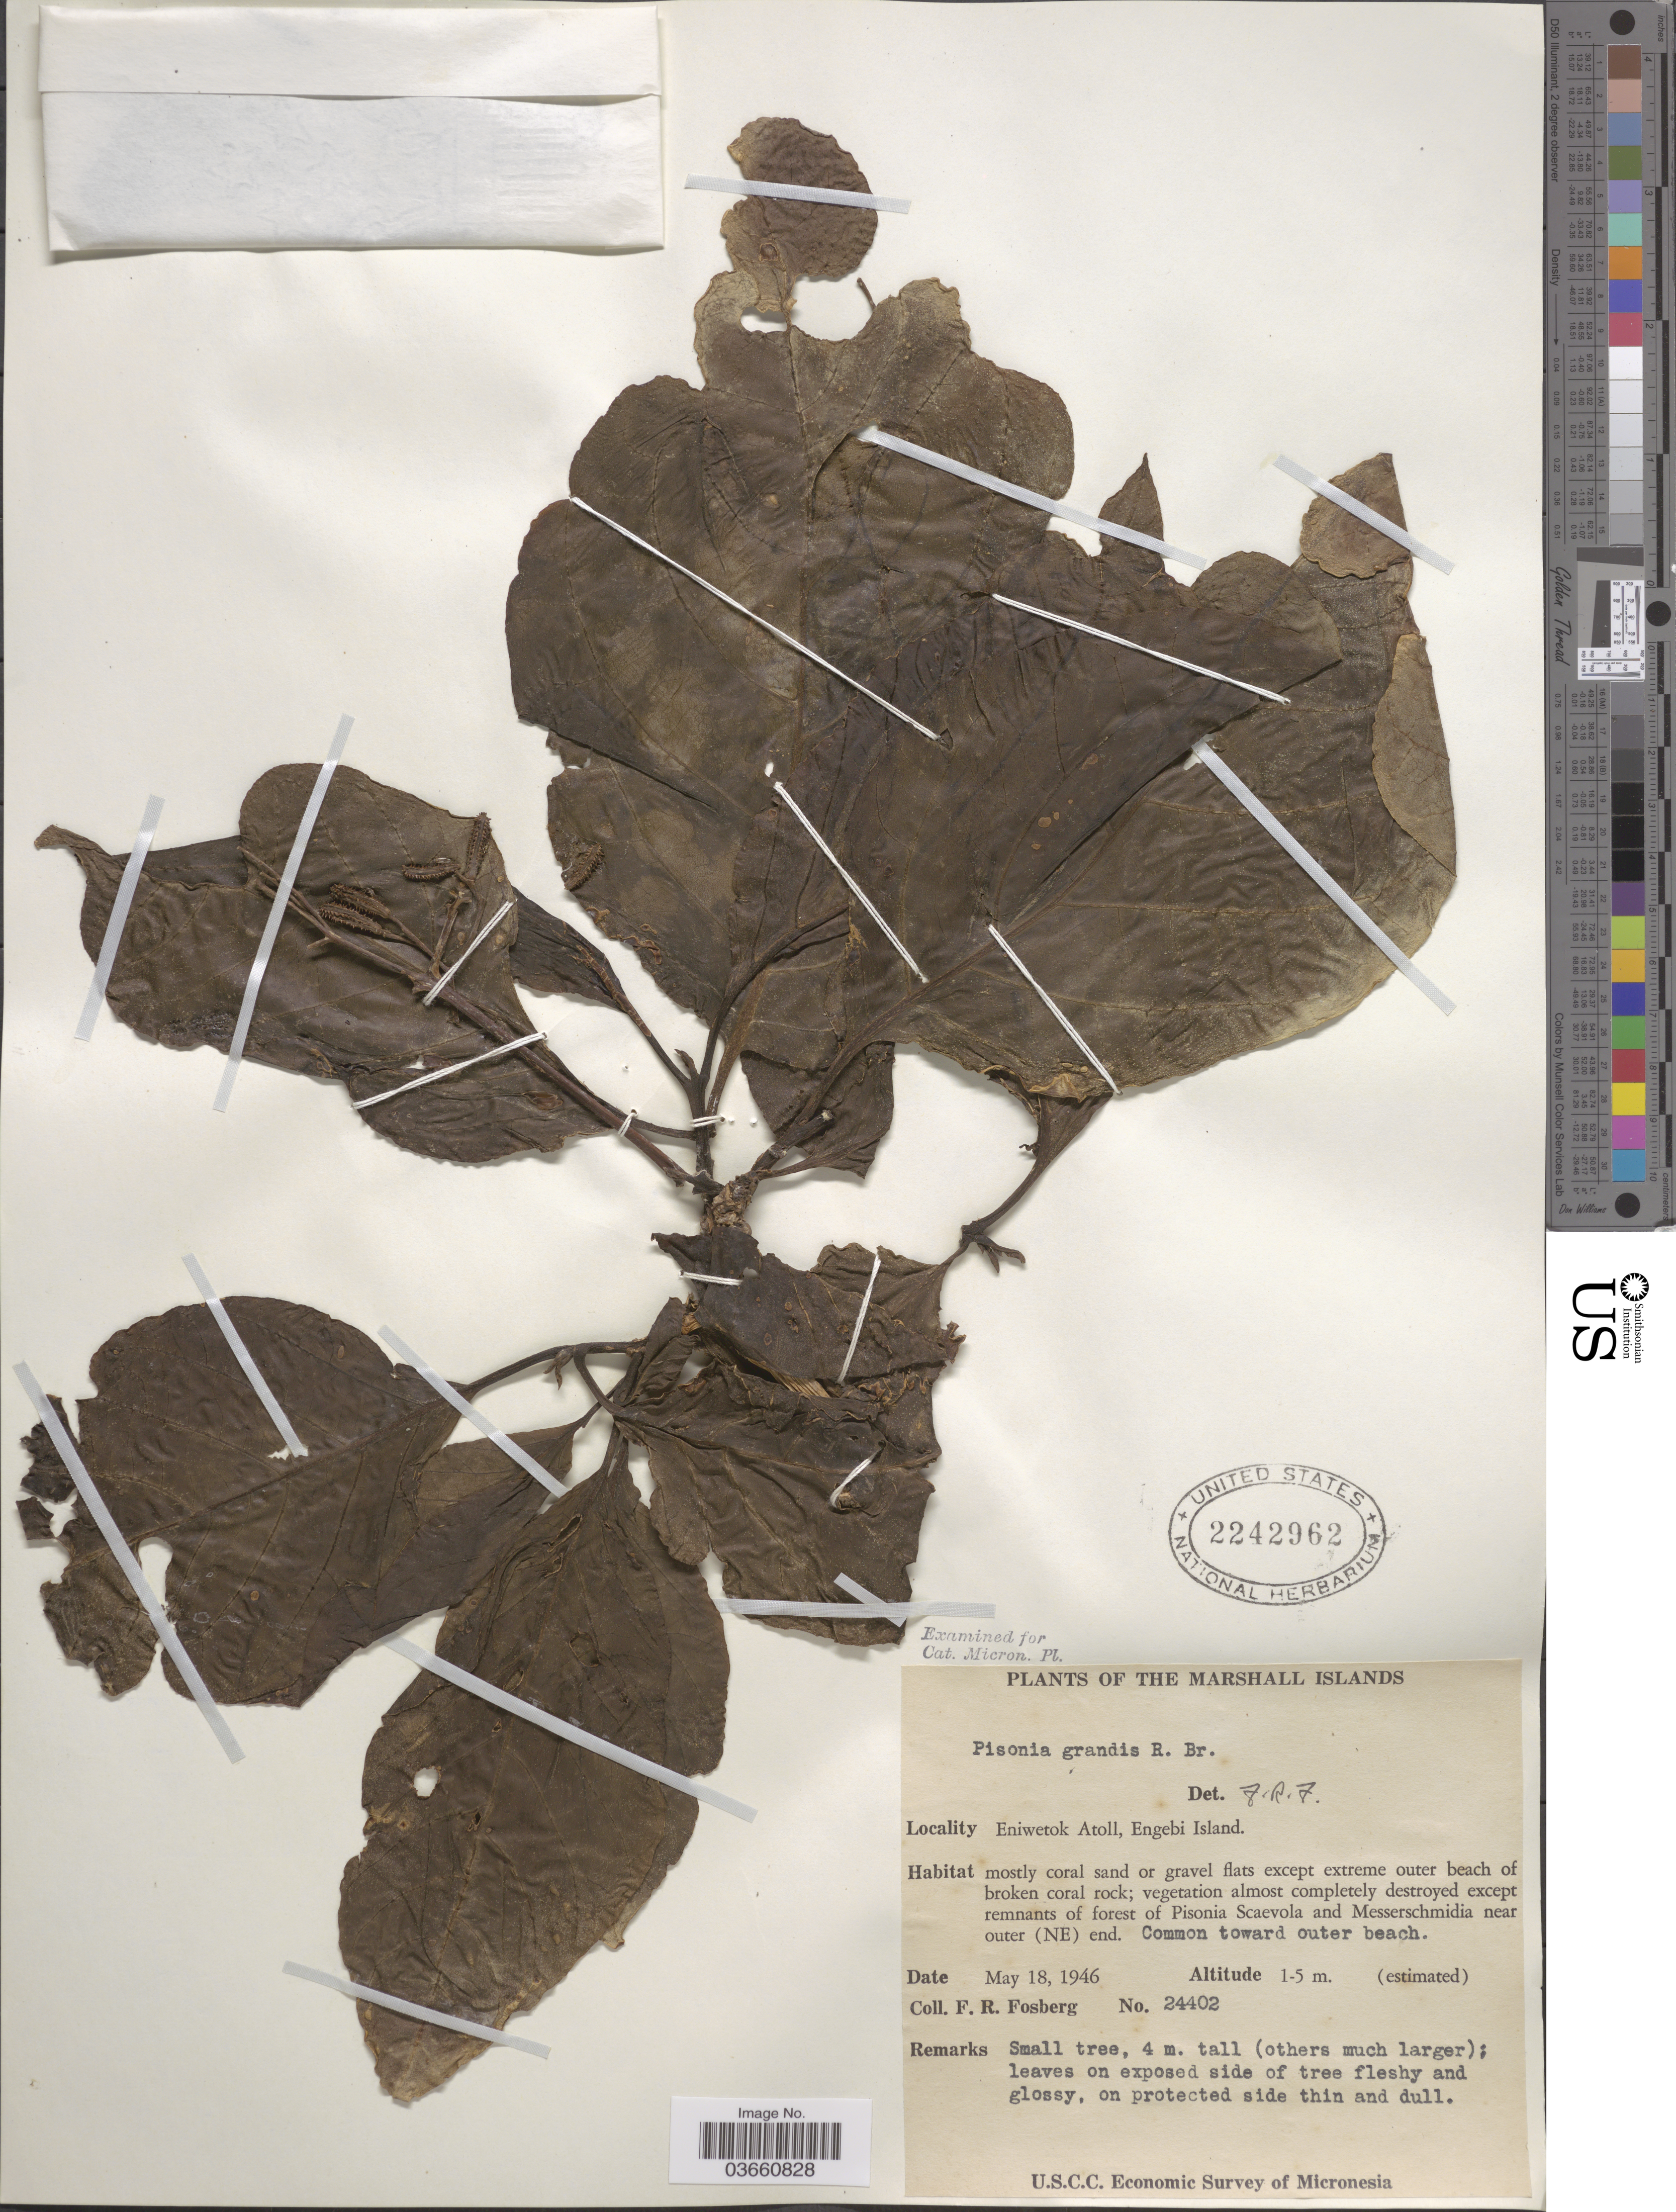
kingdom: Plantae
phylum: Tracheophyta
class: Magnoliopsida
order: Caryophyllales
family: Nyctaginaceae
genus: Pisonia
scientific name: Pisonia grandis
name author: R. Br.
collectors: F. R. Fosberg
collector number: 24402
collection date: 1946-05-18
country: Marshall Islands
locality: Eniwetok Atoll, Engebi Island.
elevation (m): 1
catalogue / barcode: US 2242962